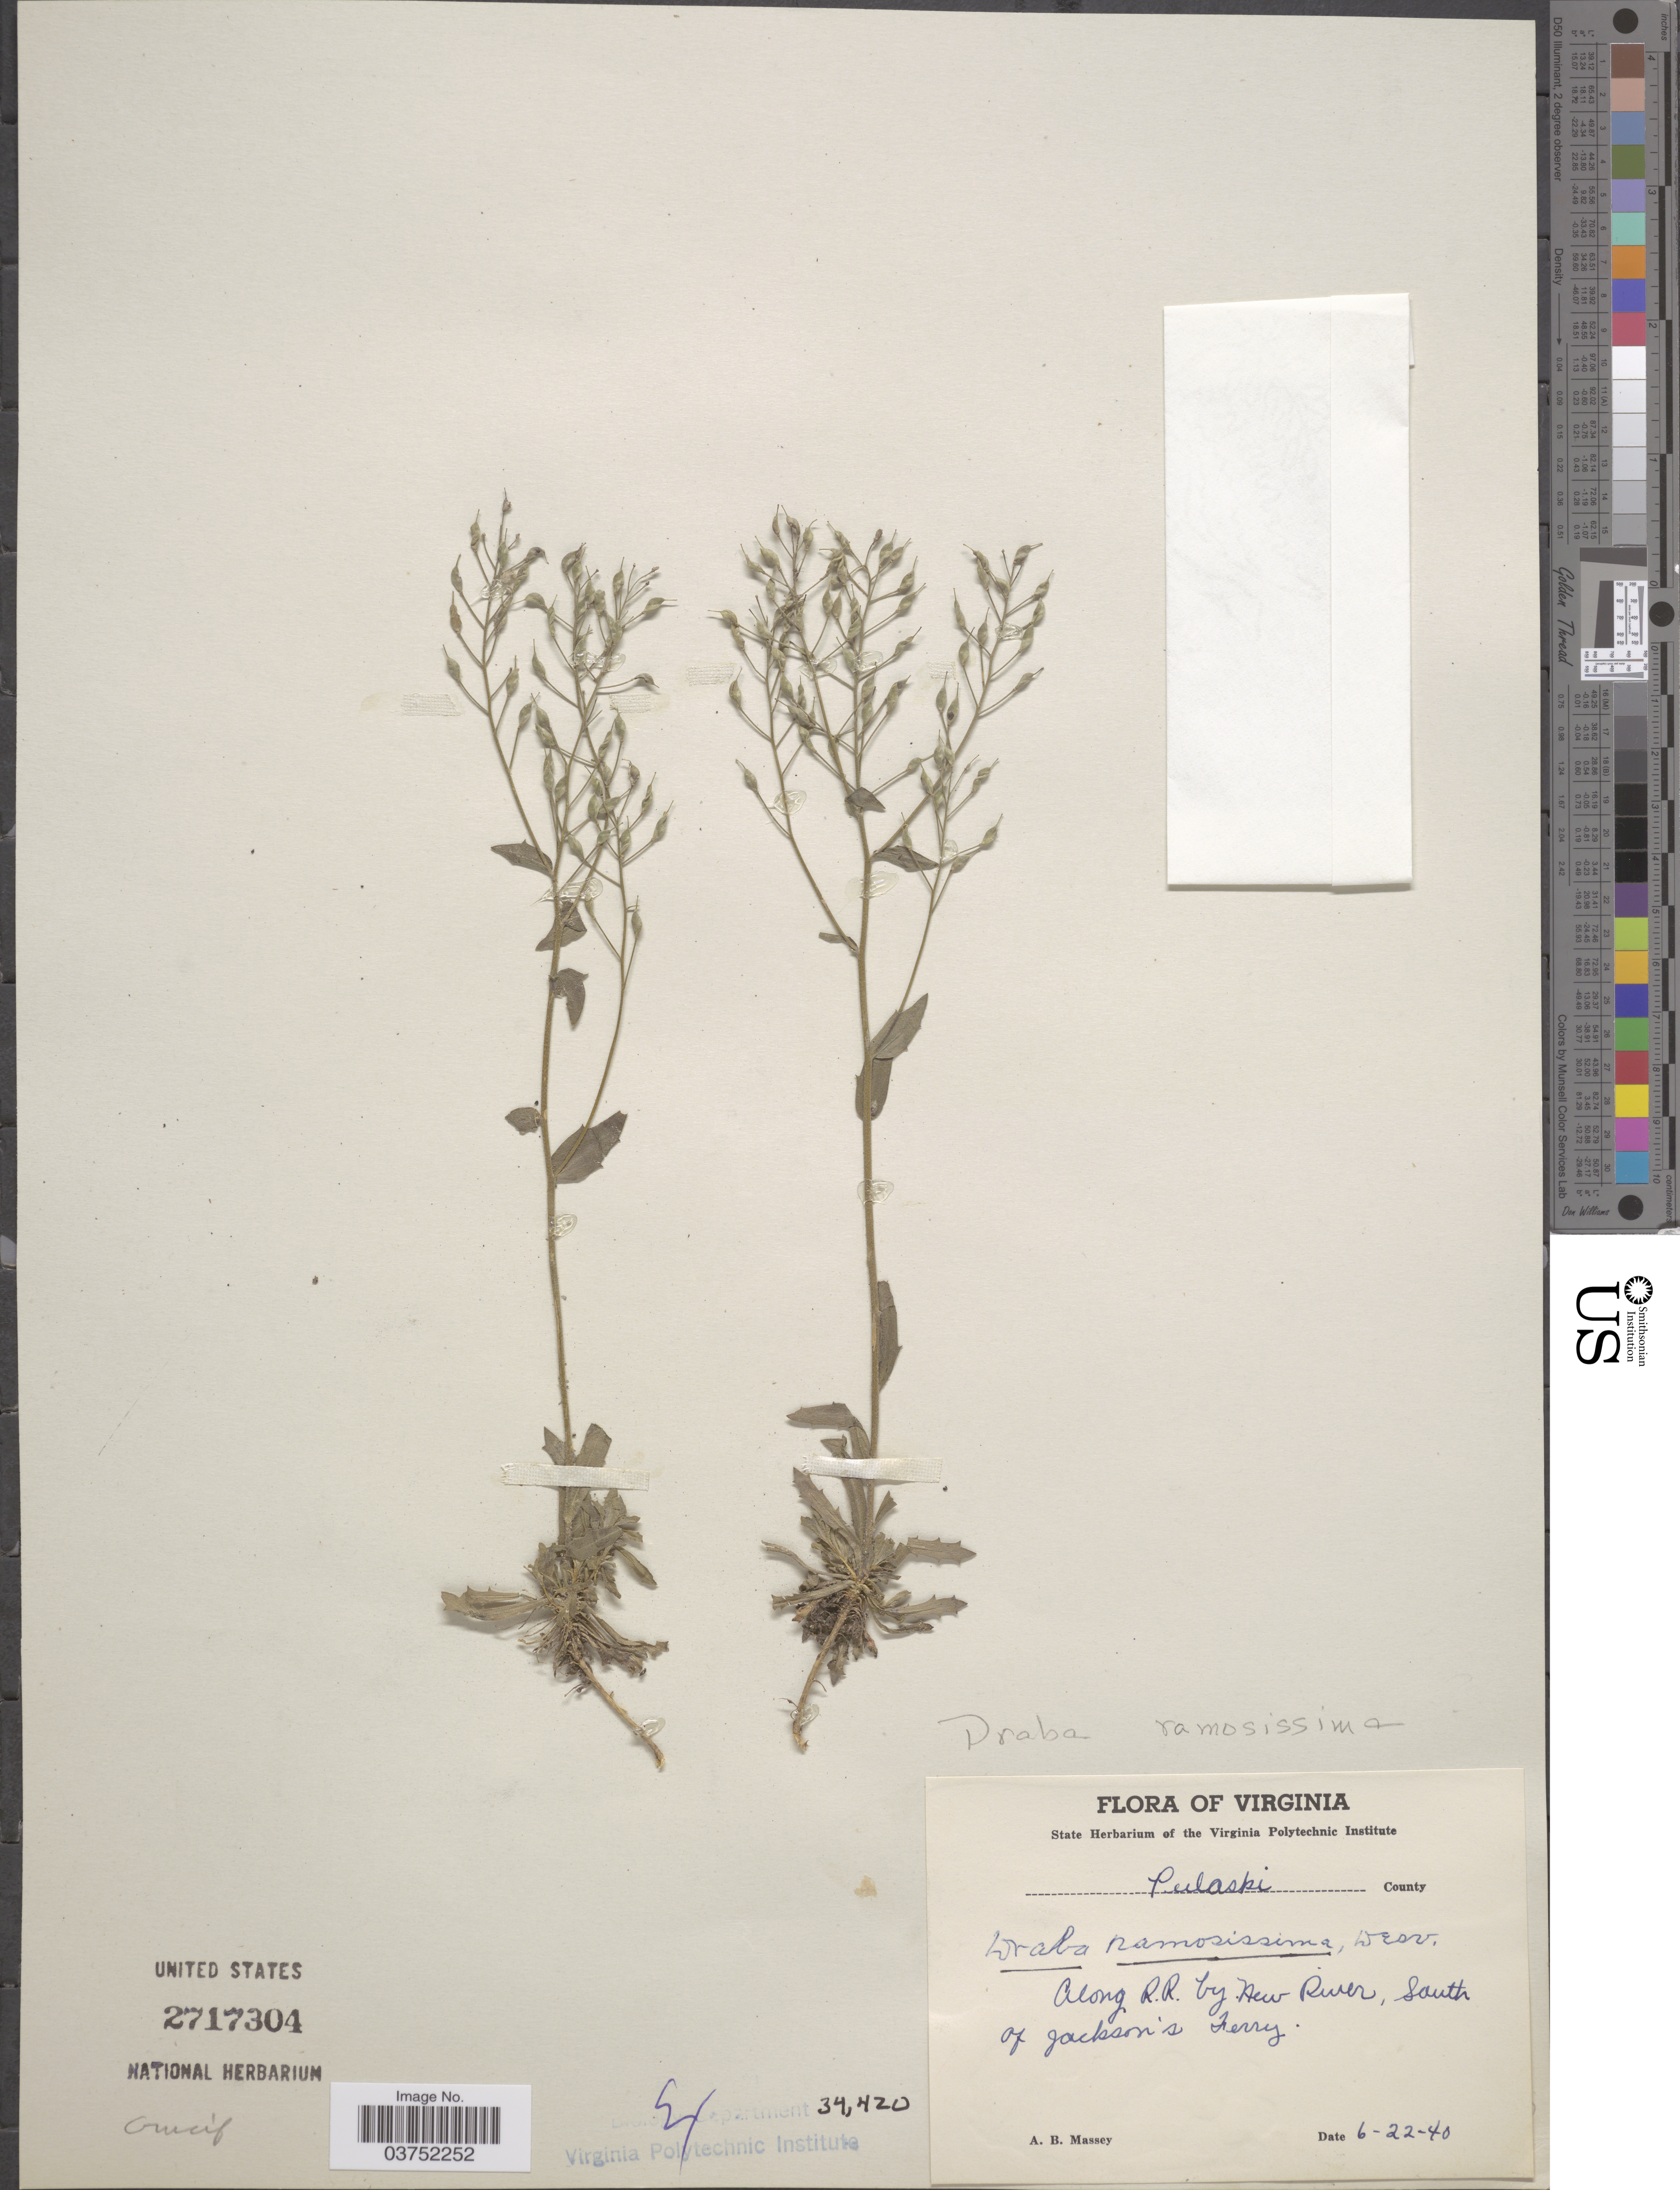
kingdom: Plantae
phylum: Tracheophyta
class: Magnoliopsida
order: Brassicales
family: Brassicaceae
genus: Draba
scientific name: Draba ramosissima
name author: Desv.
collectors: A. Massey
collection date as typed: Transcribed d/m/y: 22/6/40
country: United States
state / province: Virginia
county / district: Pulaski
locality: Pulaski County. Along R.R by New River, South of Jackson's Ferry.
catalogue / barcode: US 2717304